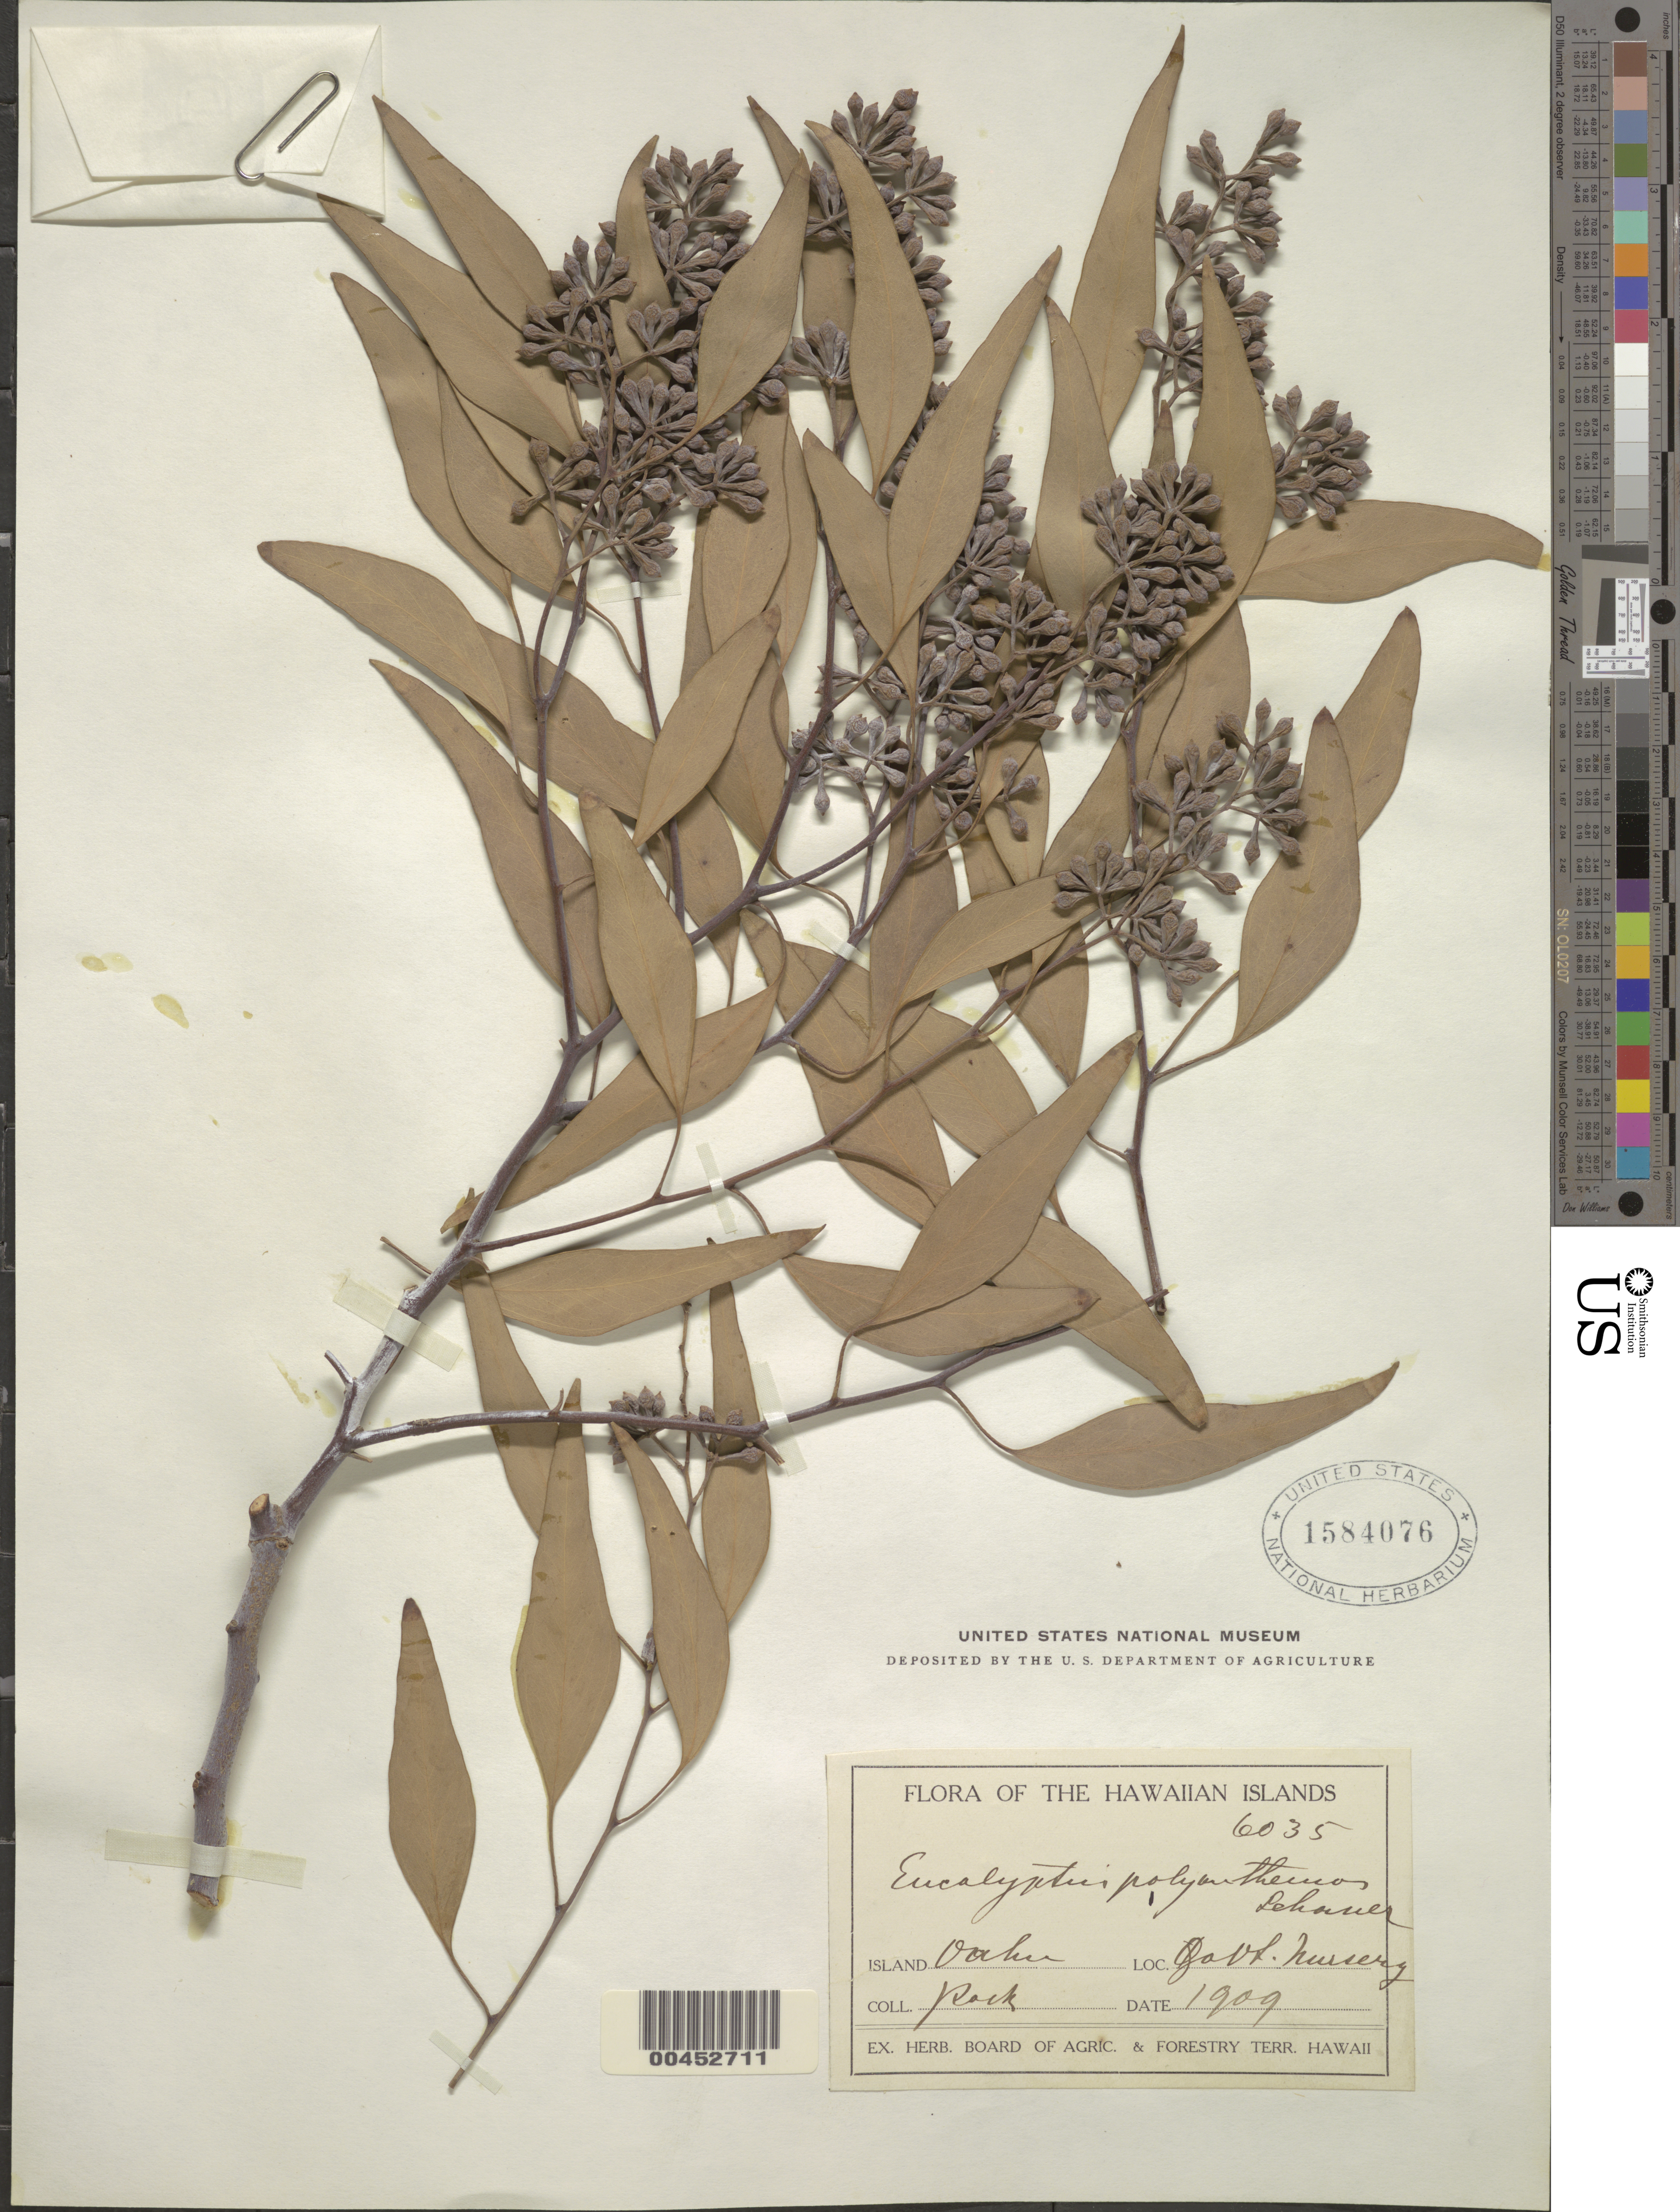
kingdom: Plantae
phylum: Tracheophyta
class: Magnoliopsida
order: Myrtales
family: Myrtaceae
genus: Eucalyptus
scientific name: Eucalyptus polyanthemos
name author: Schauer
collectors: J. F. Rock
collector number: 6035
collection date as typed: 1909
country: United States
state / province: Hawaii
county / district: Honolulu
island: Oahu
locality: Government Nursery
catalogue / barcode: US 1584076